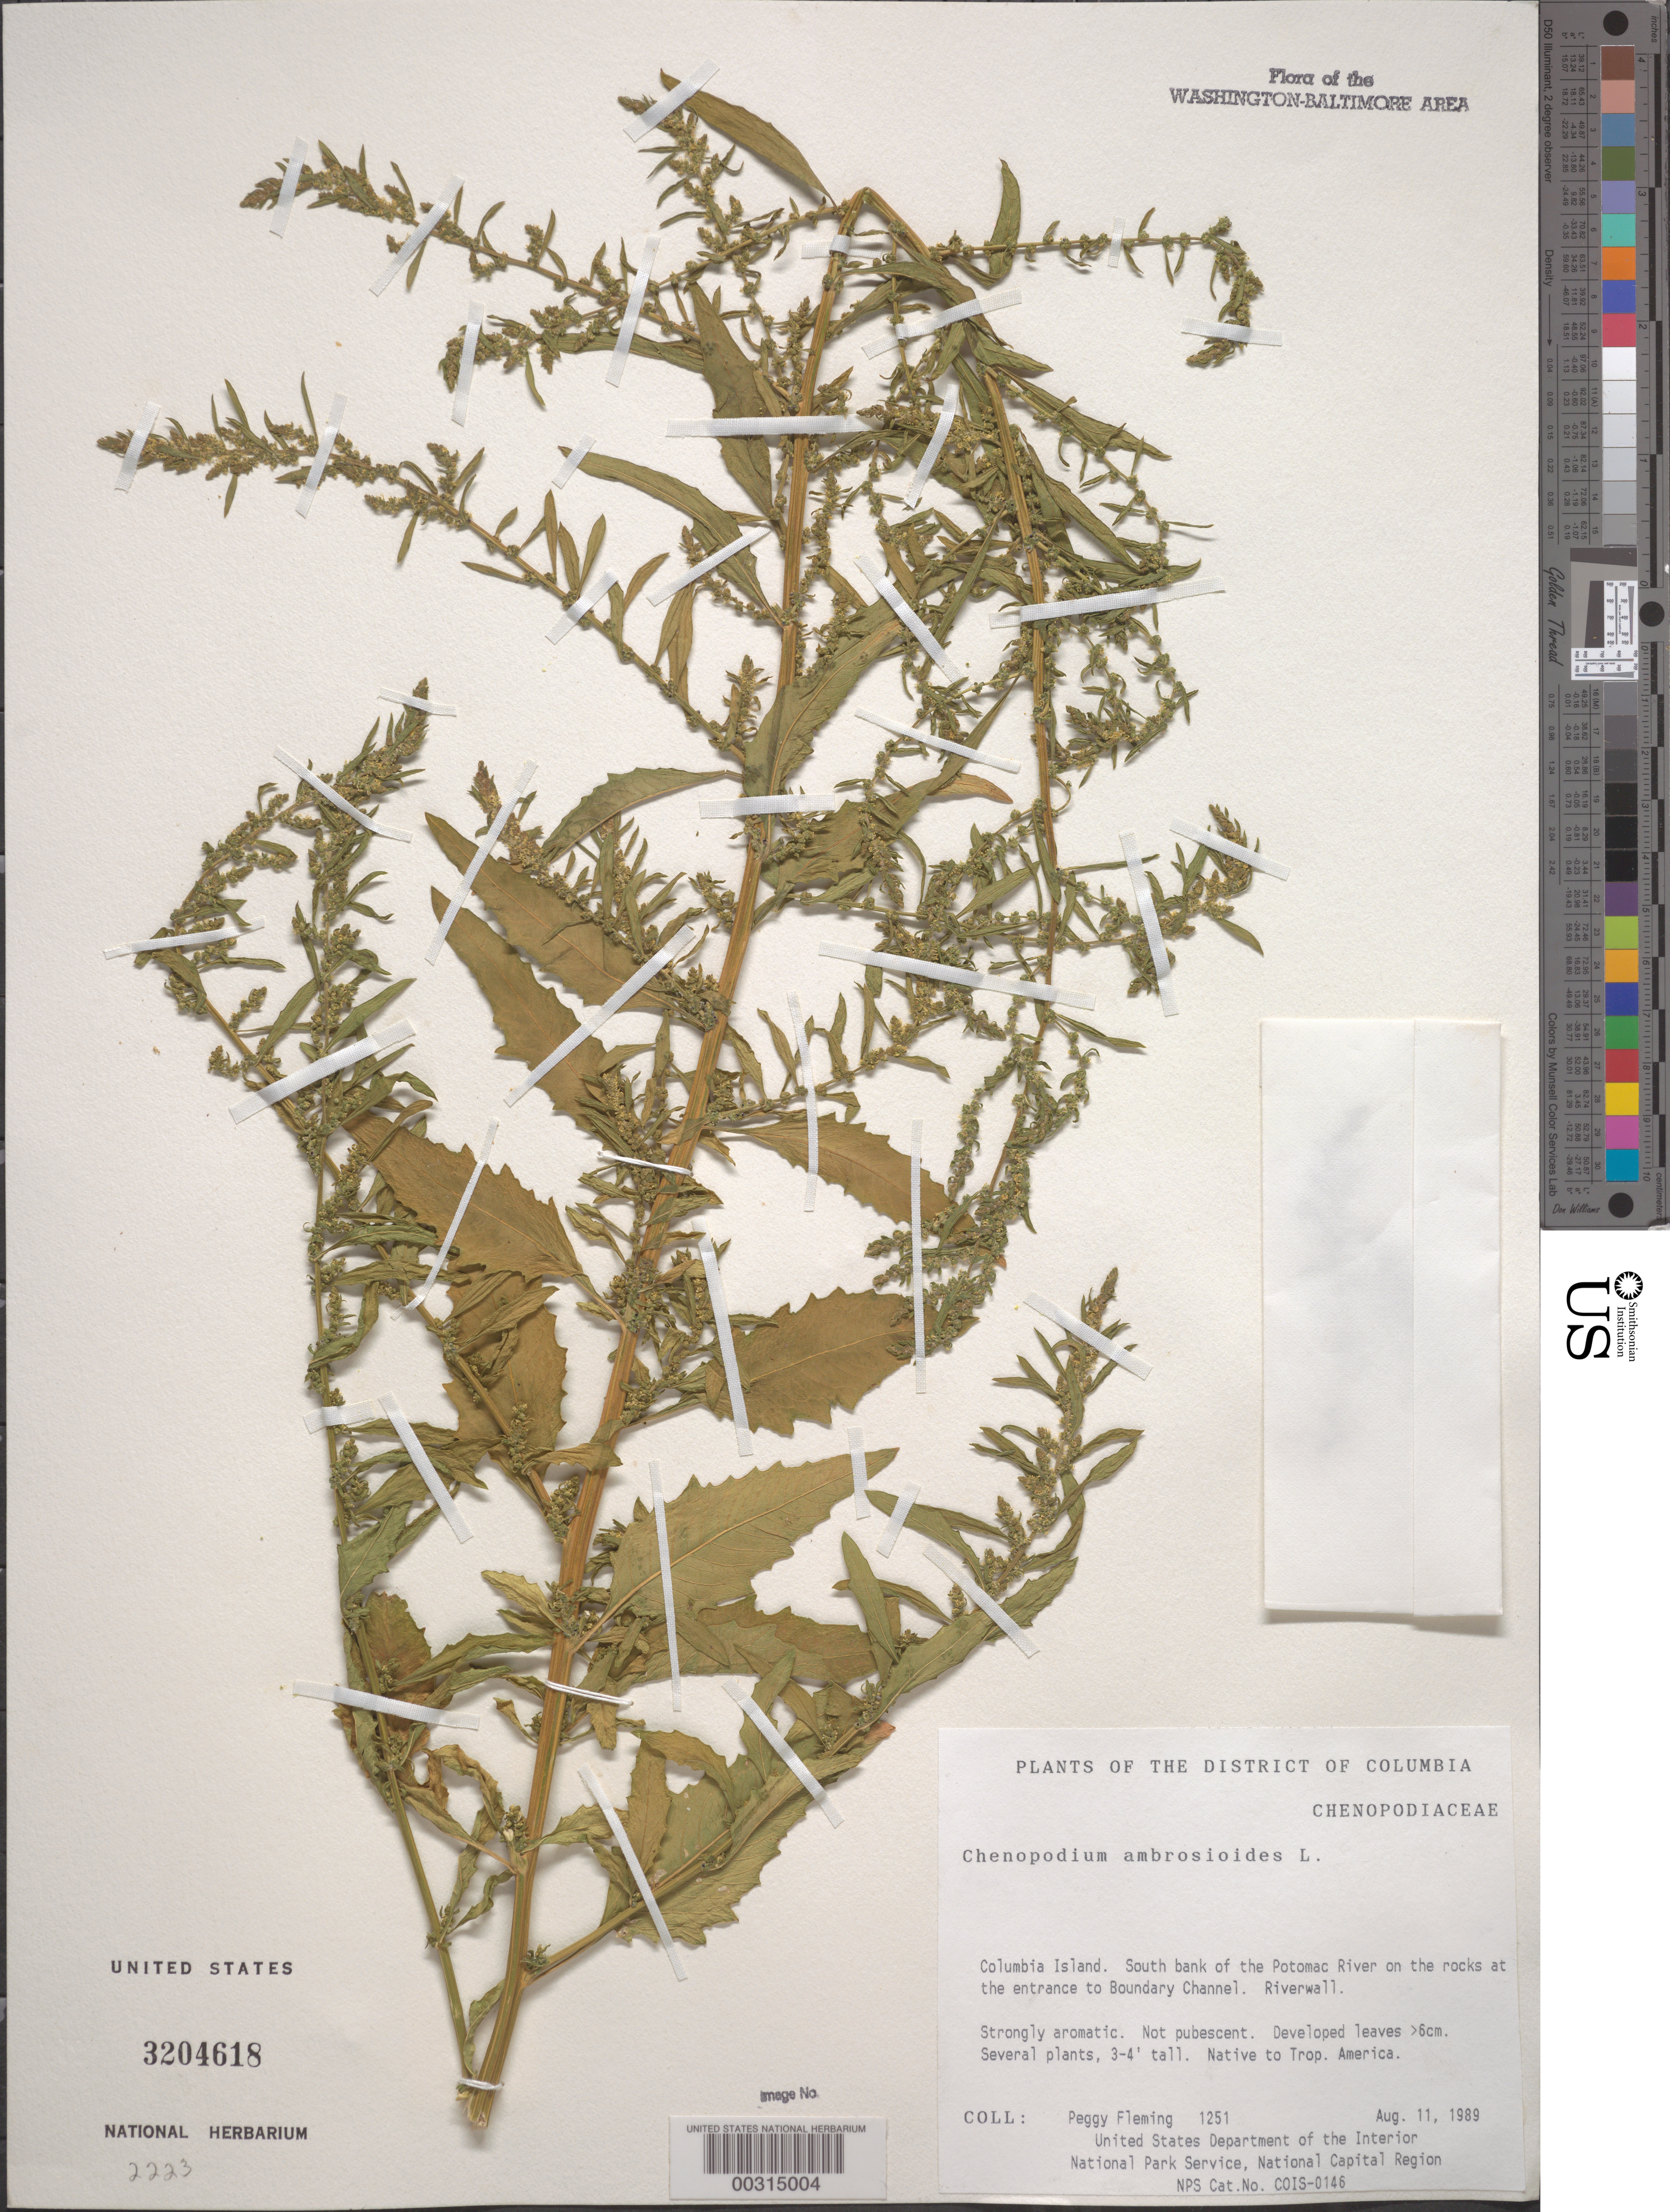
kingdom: Plantae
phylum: Tracheophyta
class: Magnoliopsida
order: Caryophyllales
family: Amaranthaceae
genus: Chenopodium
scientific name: Chenopodium ambrosioides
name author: L.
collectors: P. Fleming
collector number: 1251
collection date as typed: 11 Aug 1989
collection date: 1989-08-11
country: United States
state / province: District of Columbia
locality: Columbia Island, S bank of the Potomac River on rocks at entrance to Boundary Channel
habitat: Riverwall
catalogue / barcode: US 3204618